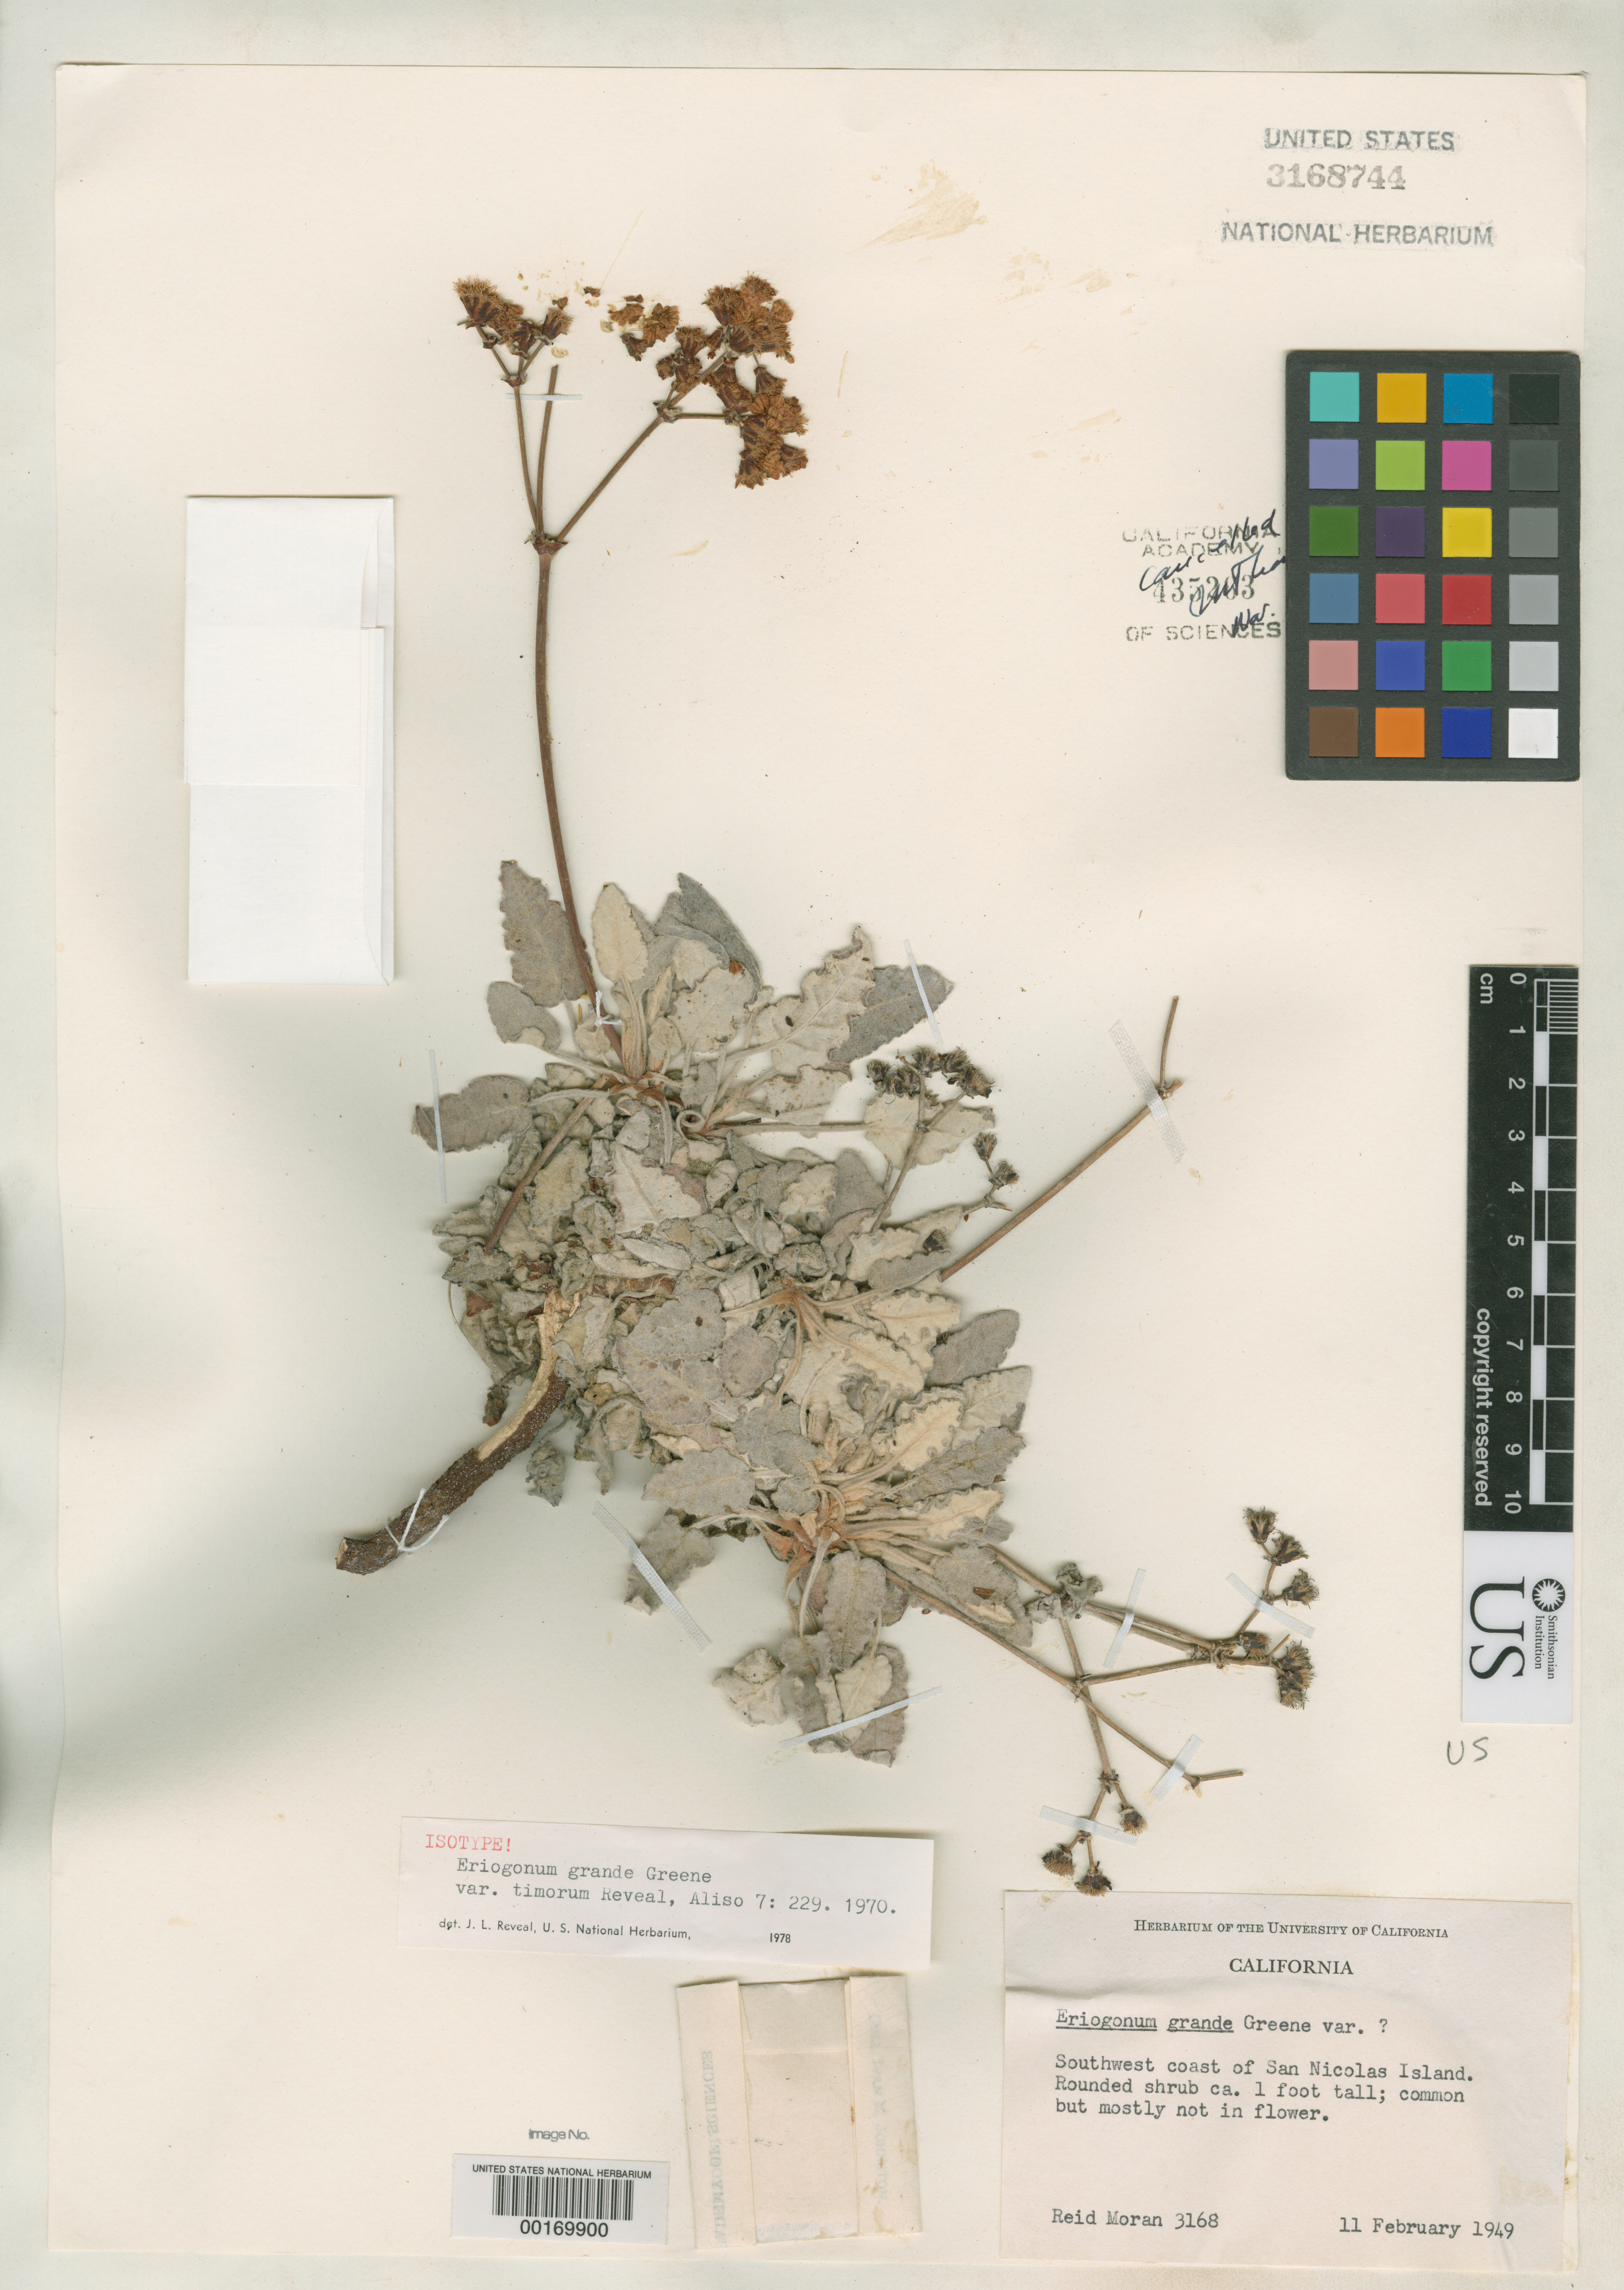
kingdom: Plantae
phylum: Tracheophyta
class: Magnoliopsida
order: Caryophyllales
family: Polygonaceae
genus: Eriogonum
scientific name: Eriogonum grande var. timorum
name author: Reveal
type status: Isotype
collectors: R. V. Moran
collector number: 3168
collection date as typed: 11 Feb 1949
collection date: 1949-02-11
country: United States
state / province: California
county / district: Ventura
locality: SW coast of San Nicolas Island.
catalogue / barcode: US 3168744